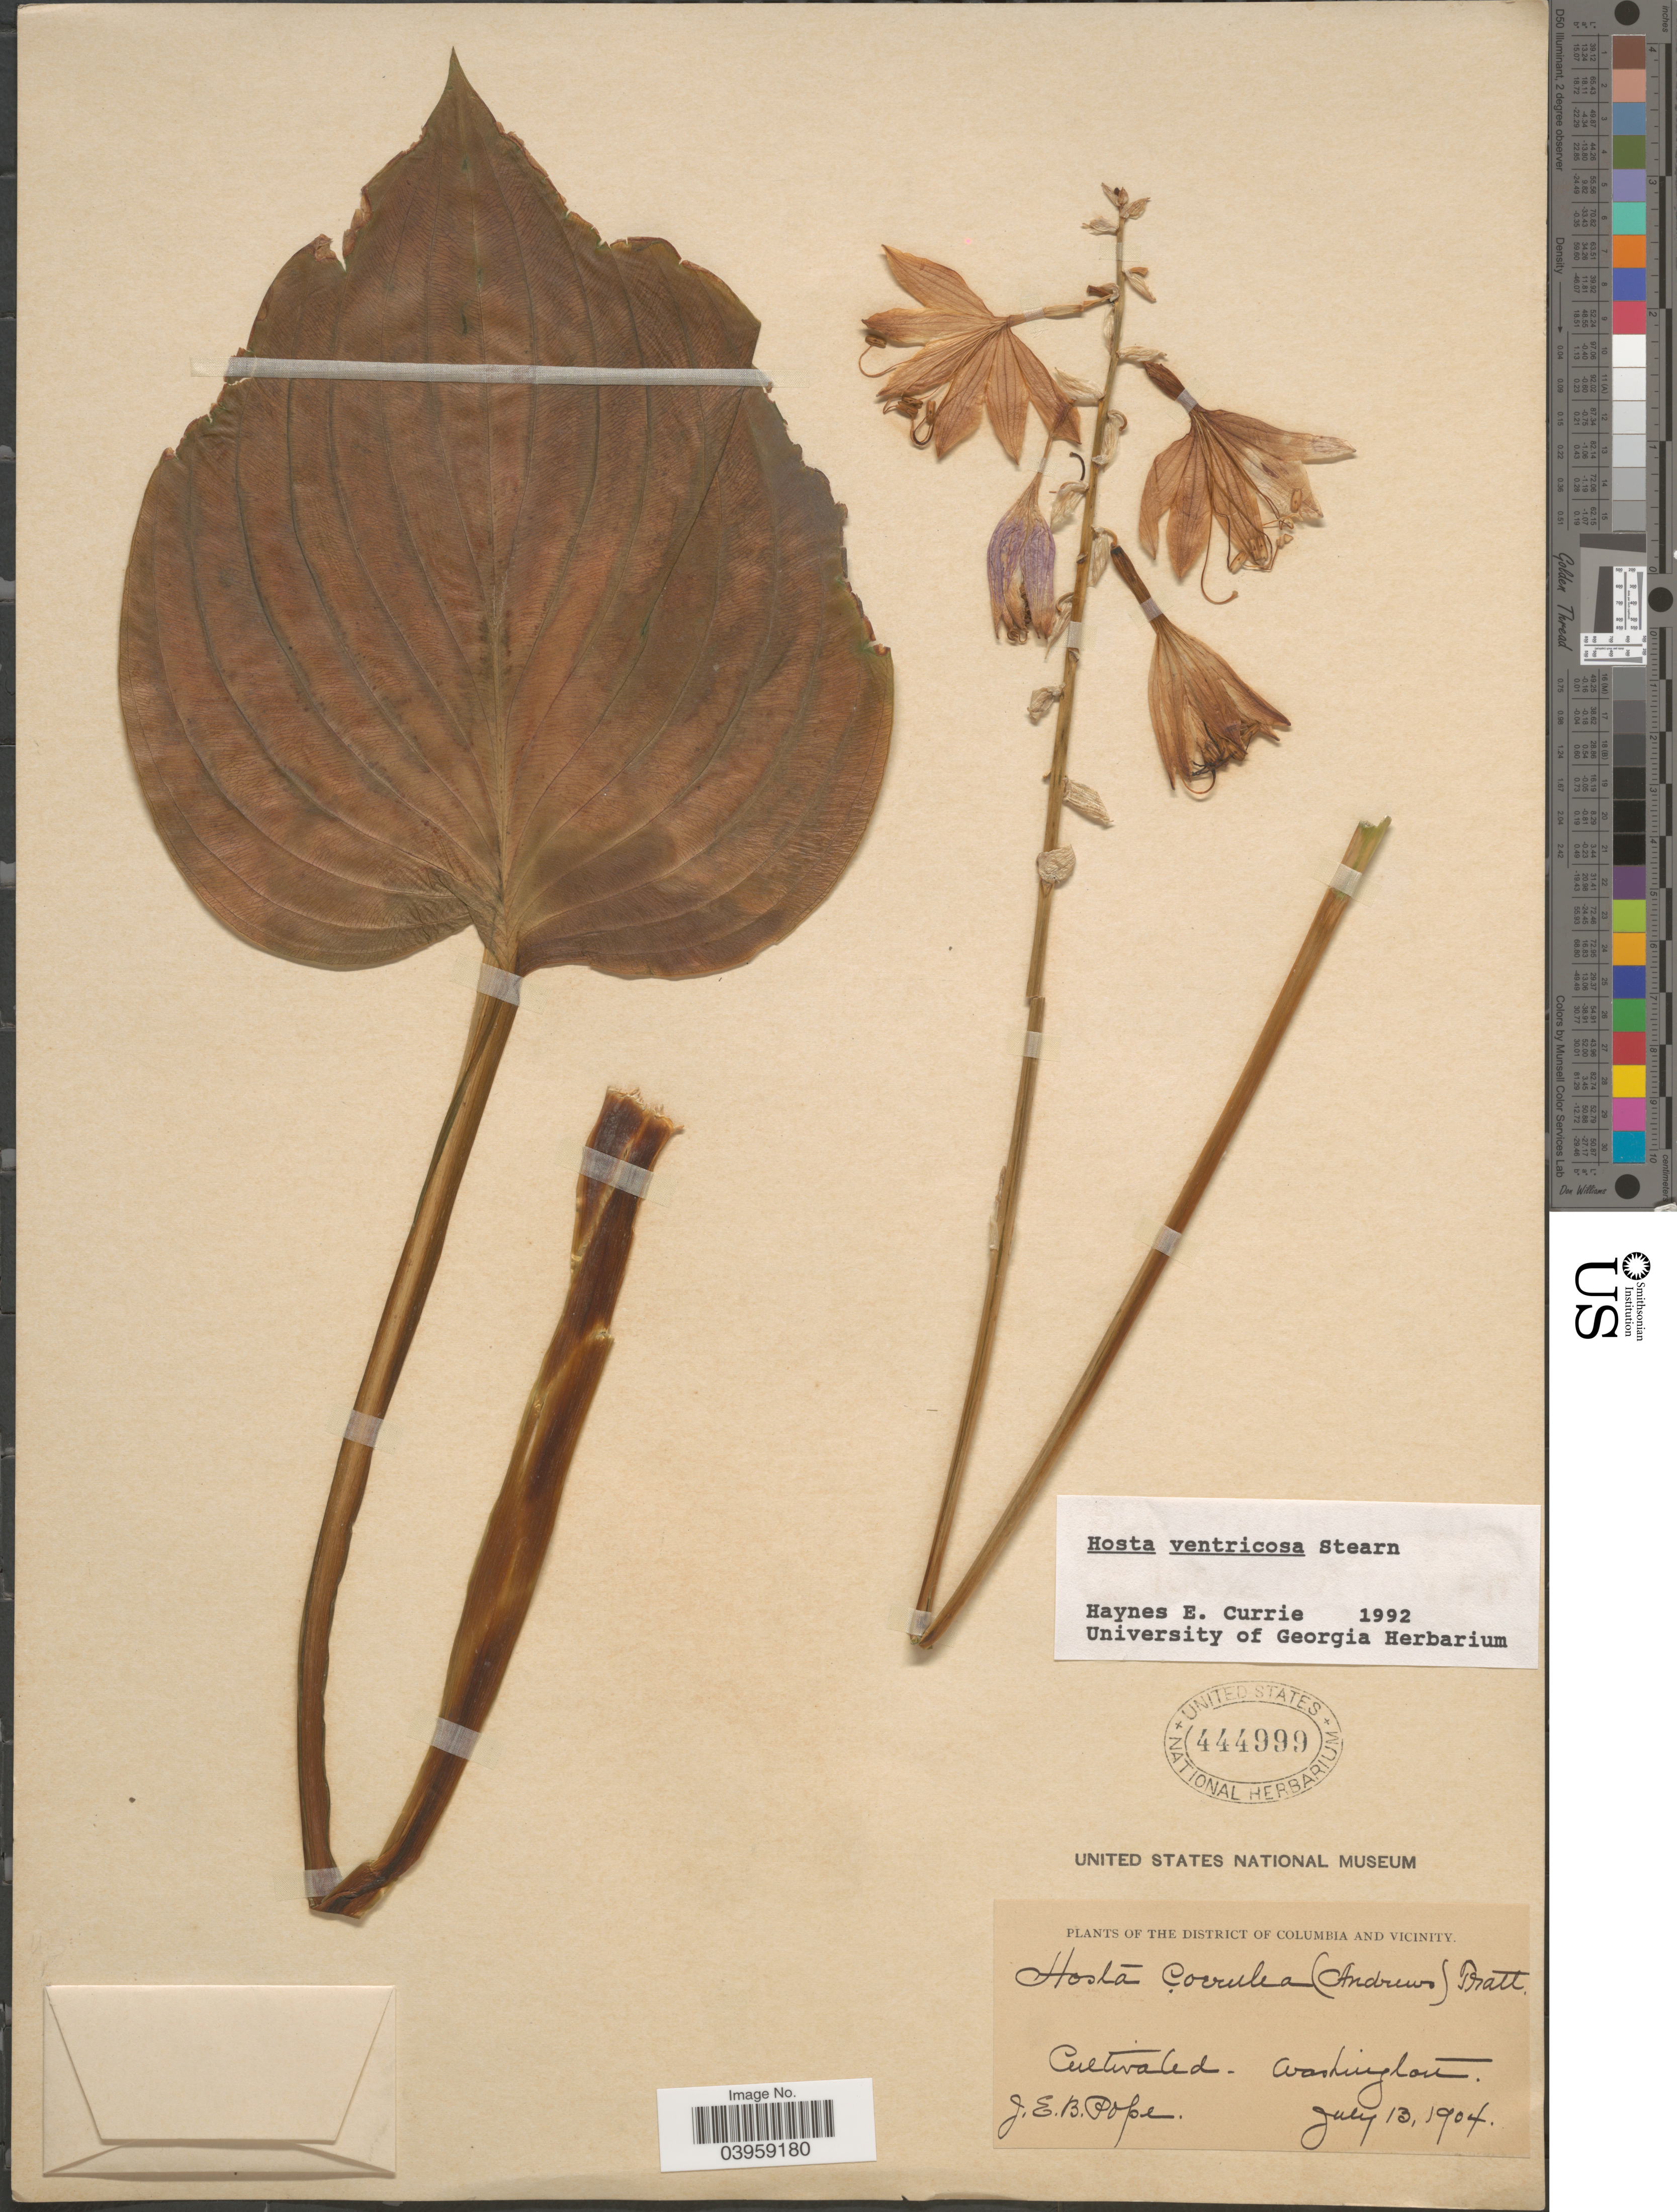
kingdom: Plantae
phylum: Tracheophyta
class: Liliopsida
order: Asparagales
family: Asparagaceae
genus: Hosta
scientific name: Hosta ventricosa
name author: Stearn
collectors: J. Pope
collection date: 1904-07-13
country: United States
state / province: District of Columbia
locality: The District of Columbia and Vicinity.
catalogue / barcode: US 444999